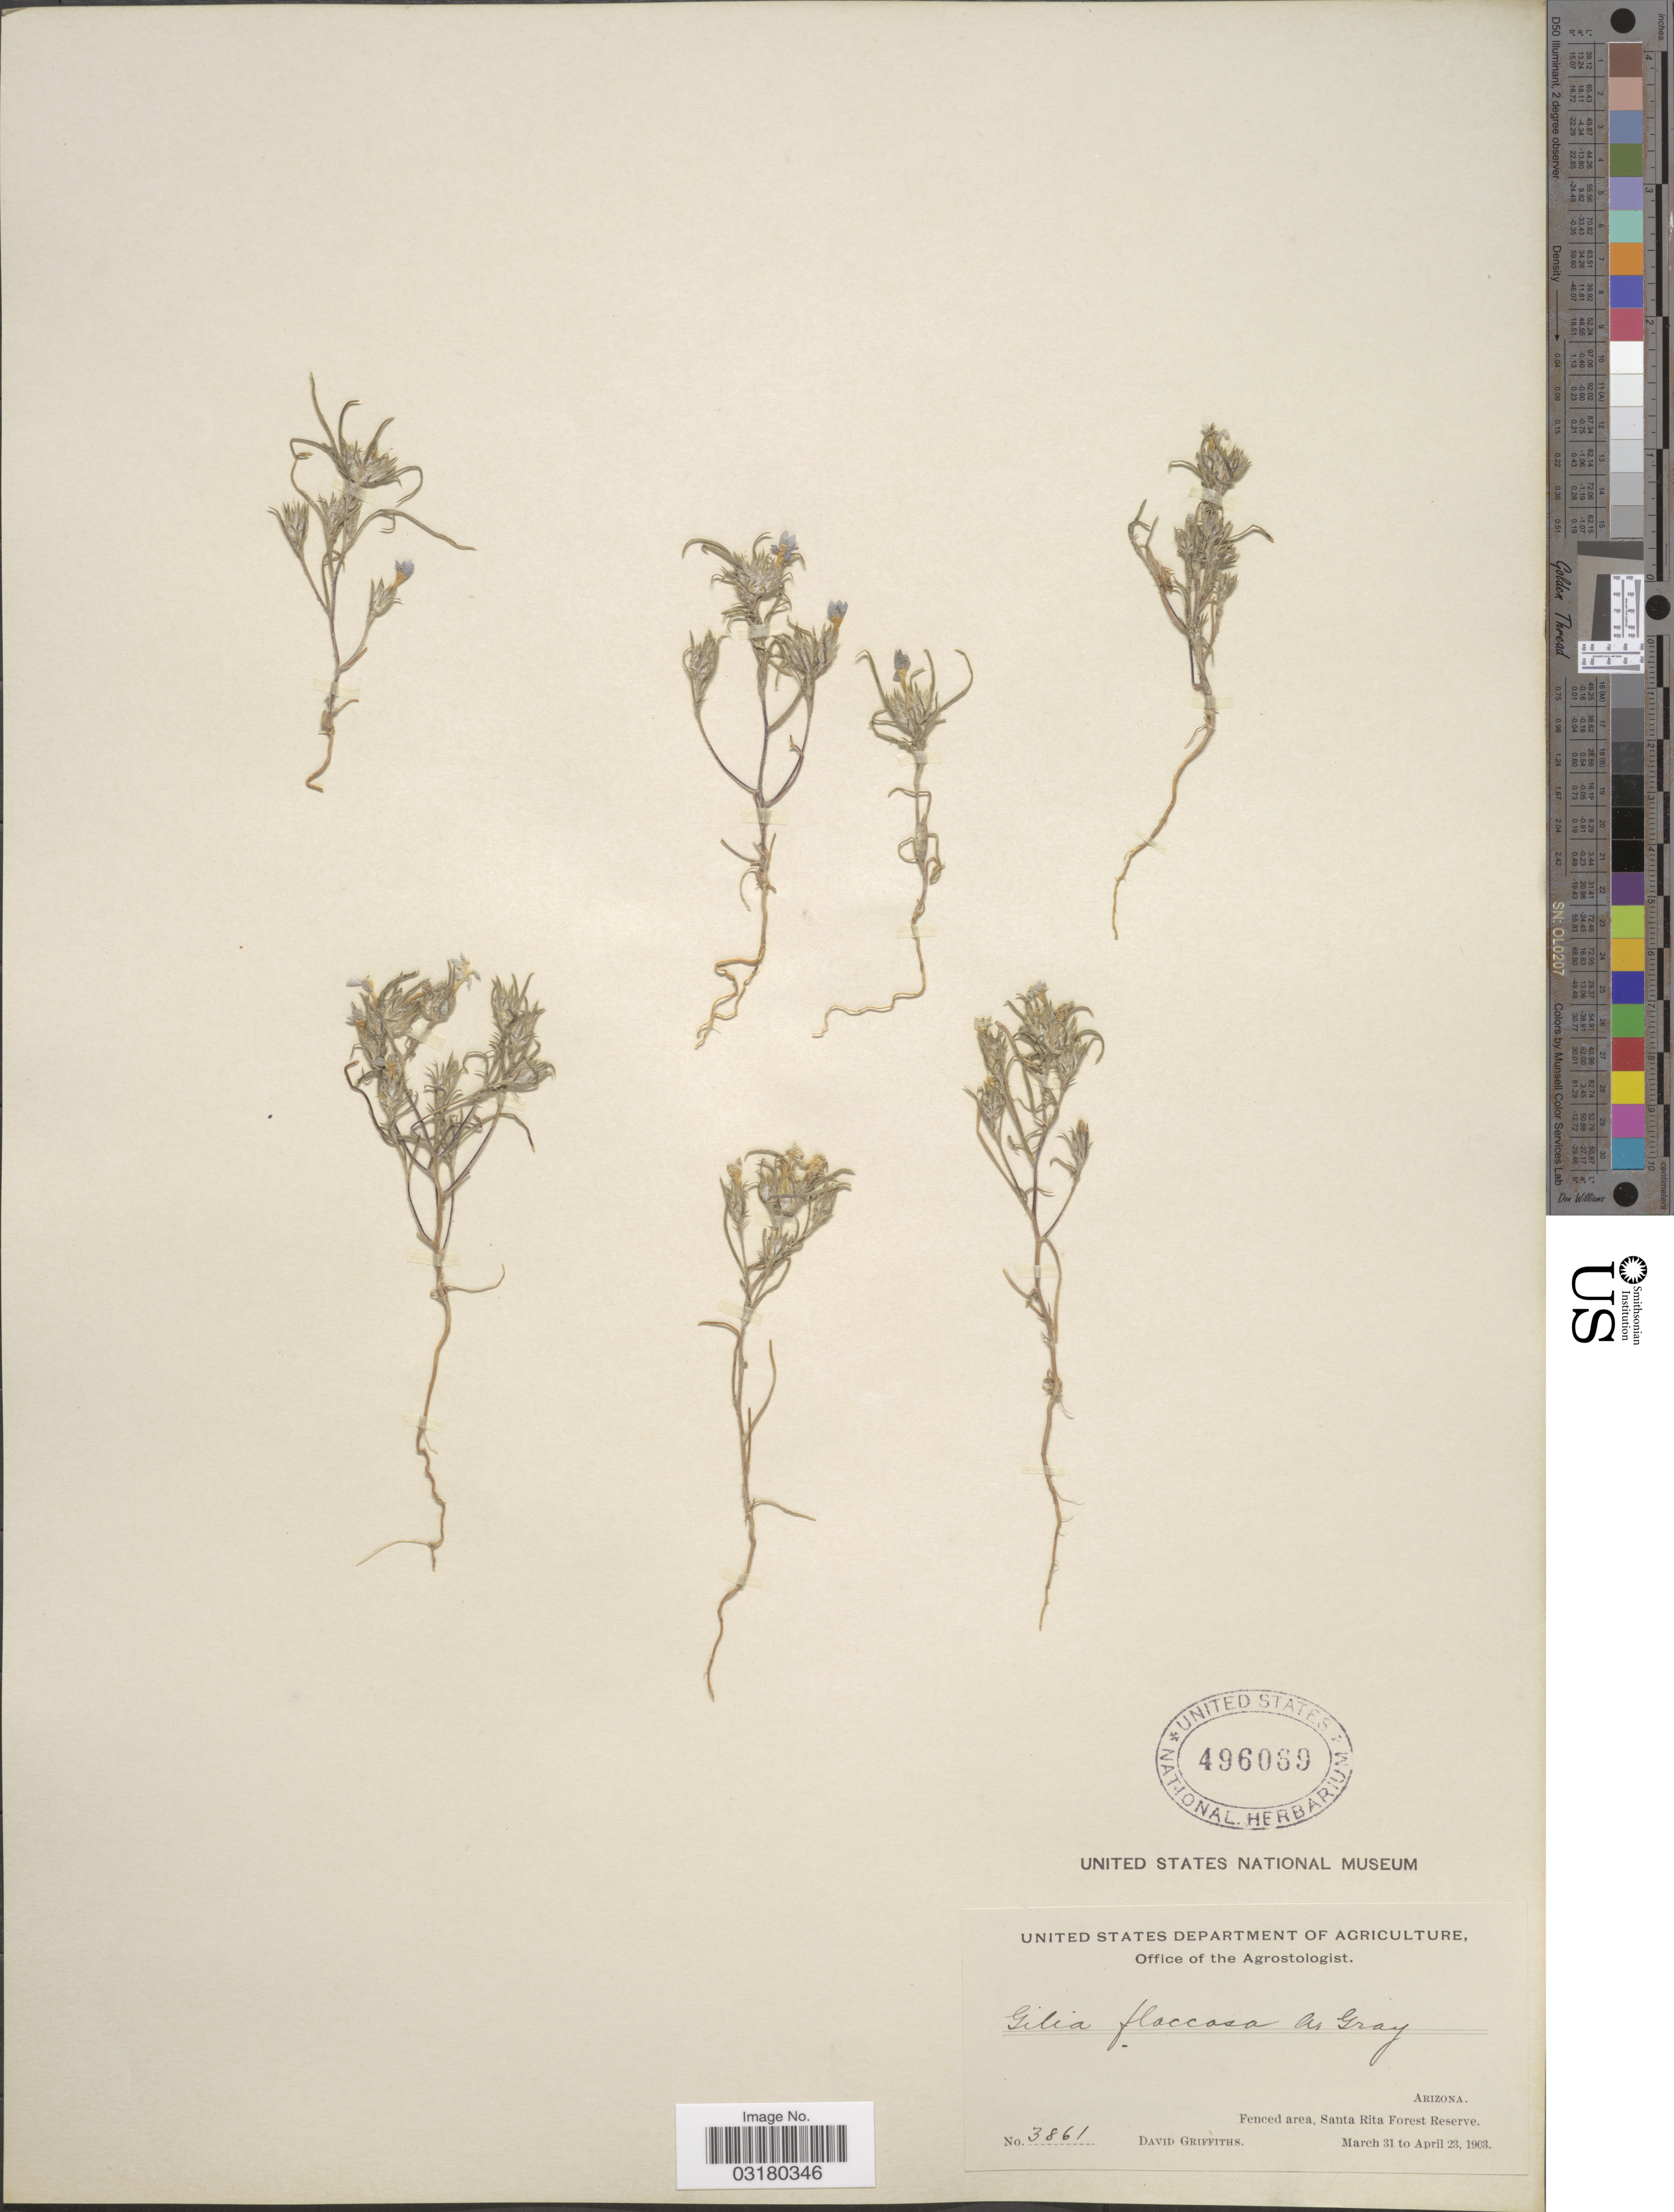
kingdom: Plantae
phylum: Tracheophyta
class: Magnoliopsida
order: Ericales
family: Polemoniaceae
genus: Eriastrum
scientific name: Eriastrum diffusum subsp. diffusum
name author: (A. Gray) H. Mason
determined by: Strong, Mark T., (BOT), Smithsonian Institution - National Museum of Natural History (UNITED STATES)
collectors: D. Griffiths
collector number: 3861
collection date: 1903-03-31/1903-04-23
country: United States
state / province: Arizona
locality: Fenced area, Santa Rita Forest Reserve.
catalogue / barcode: US 496069